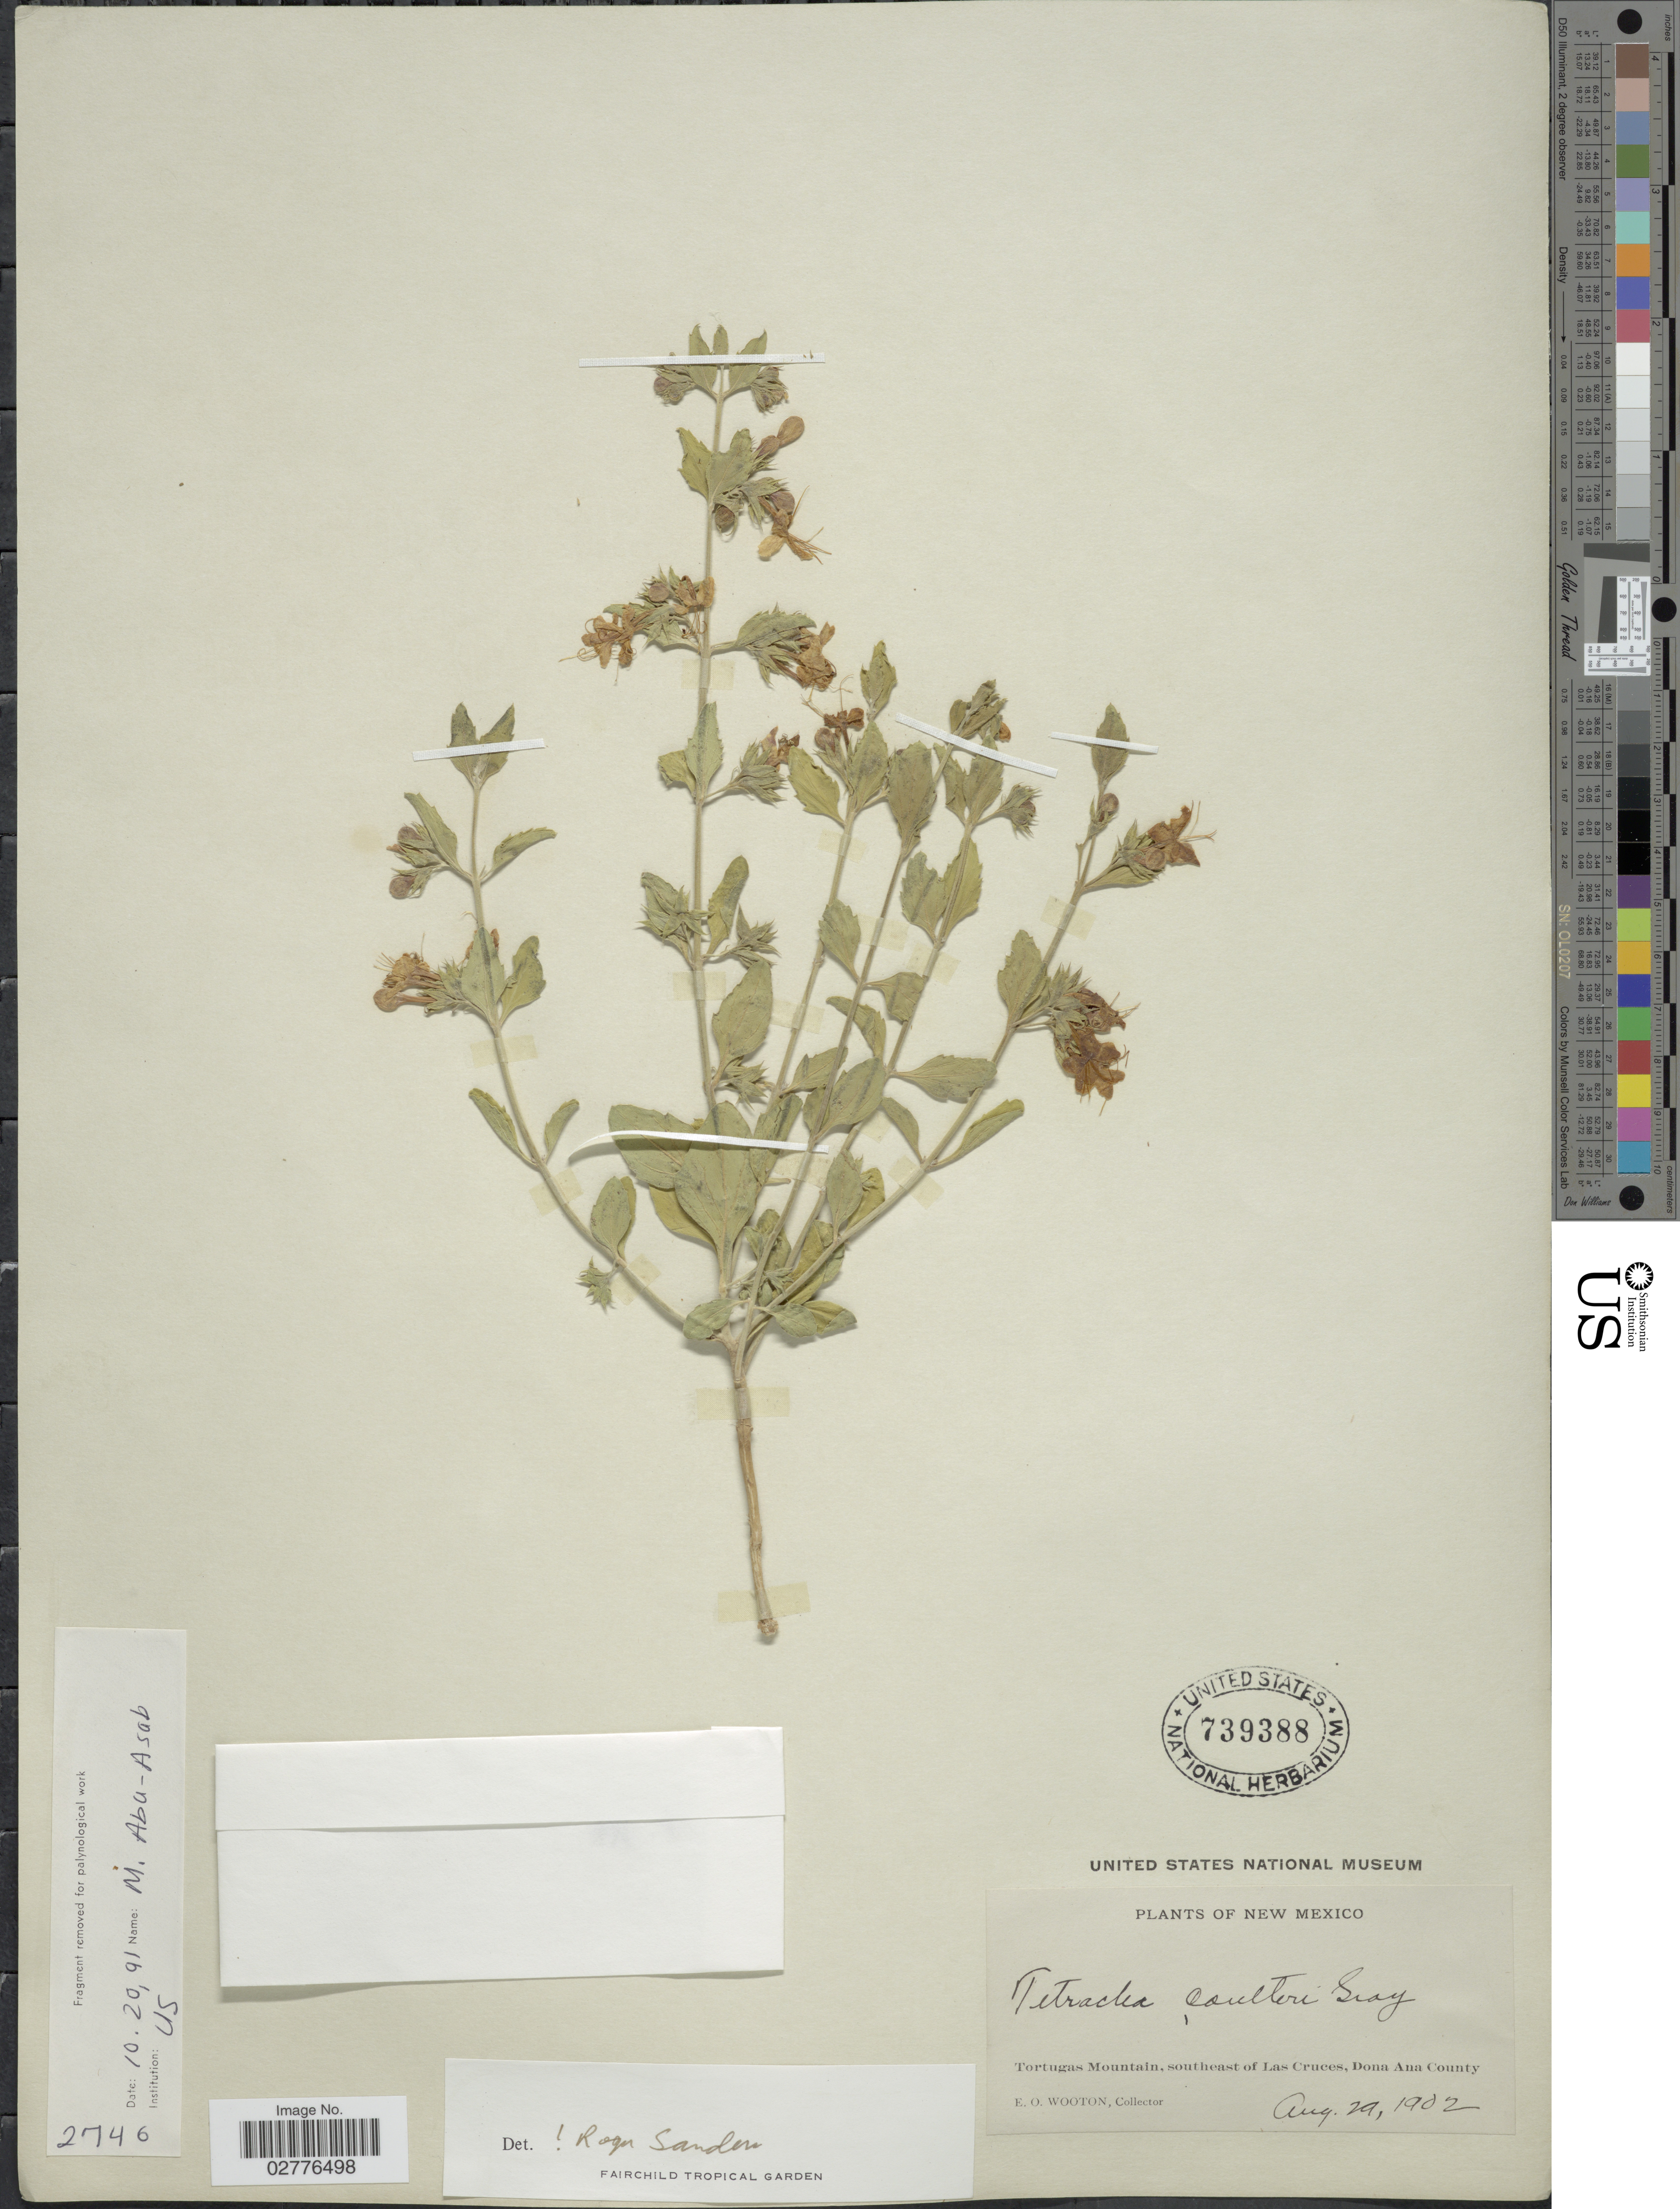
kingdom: Plantae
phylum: Tracheophyta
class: Magnoliopsida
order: Lamiales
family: Lamiaceae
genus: Tetraclea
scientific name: Tetraclea coulteri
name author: A. Gray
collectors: E. O. Wooton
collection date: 1902-08-29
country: United States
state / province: New Mexico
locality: Tortugas Mountain, southeast of Las Cruces, Dona Ana County.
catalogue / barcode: US 739388